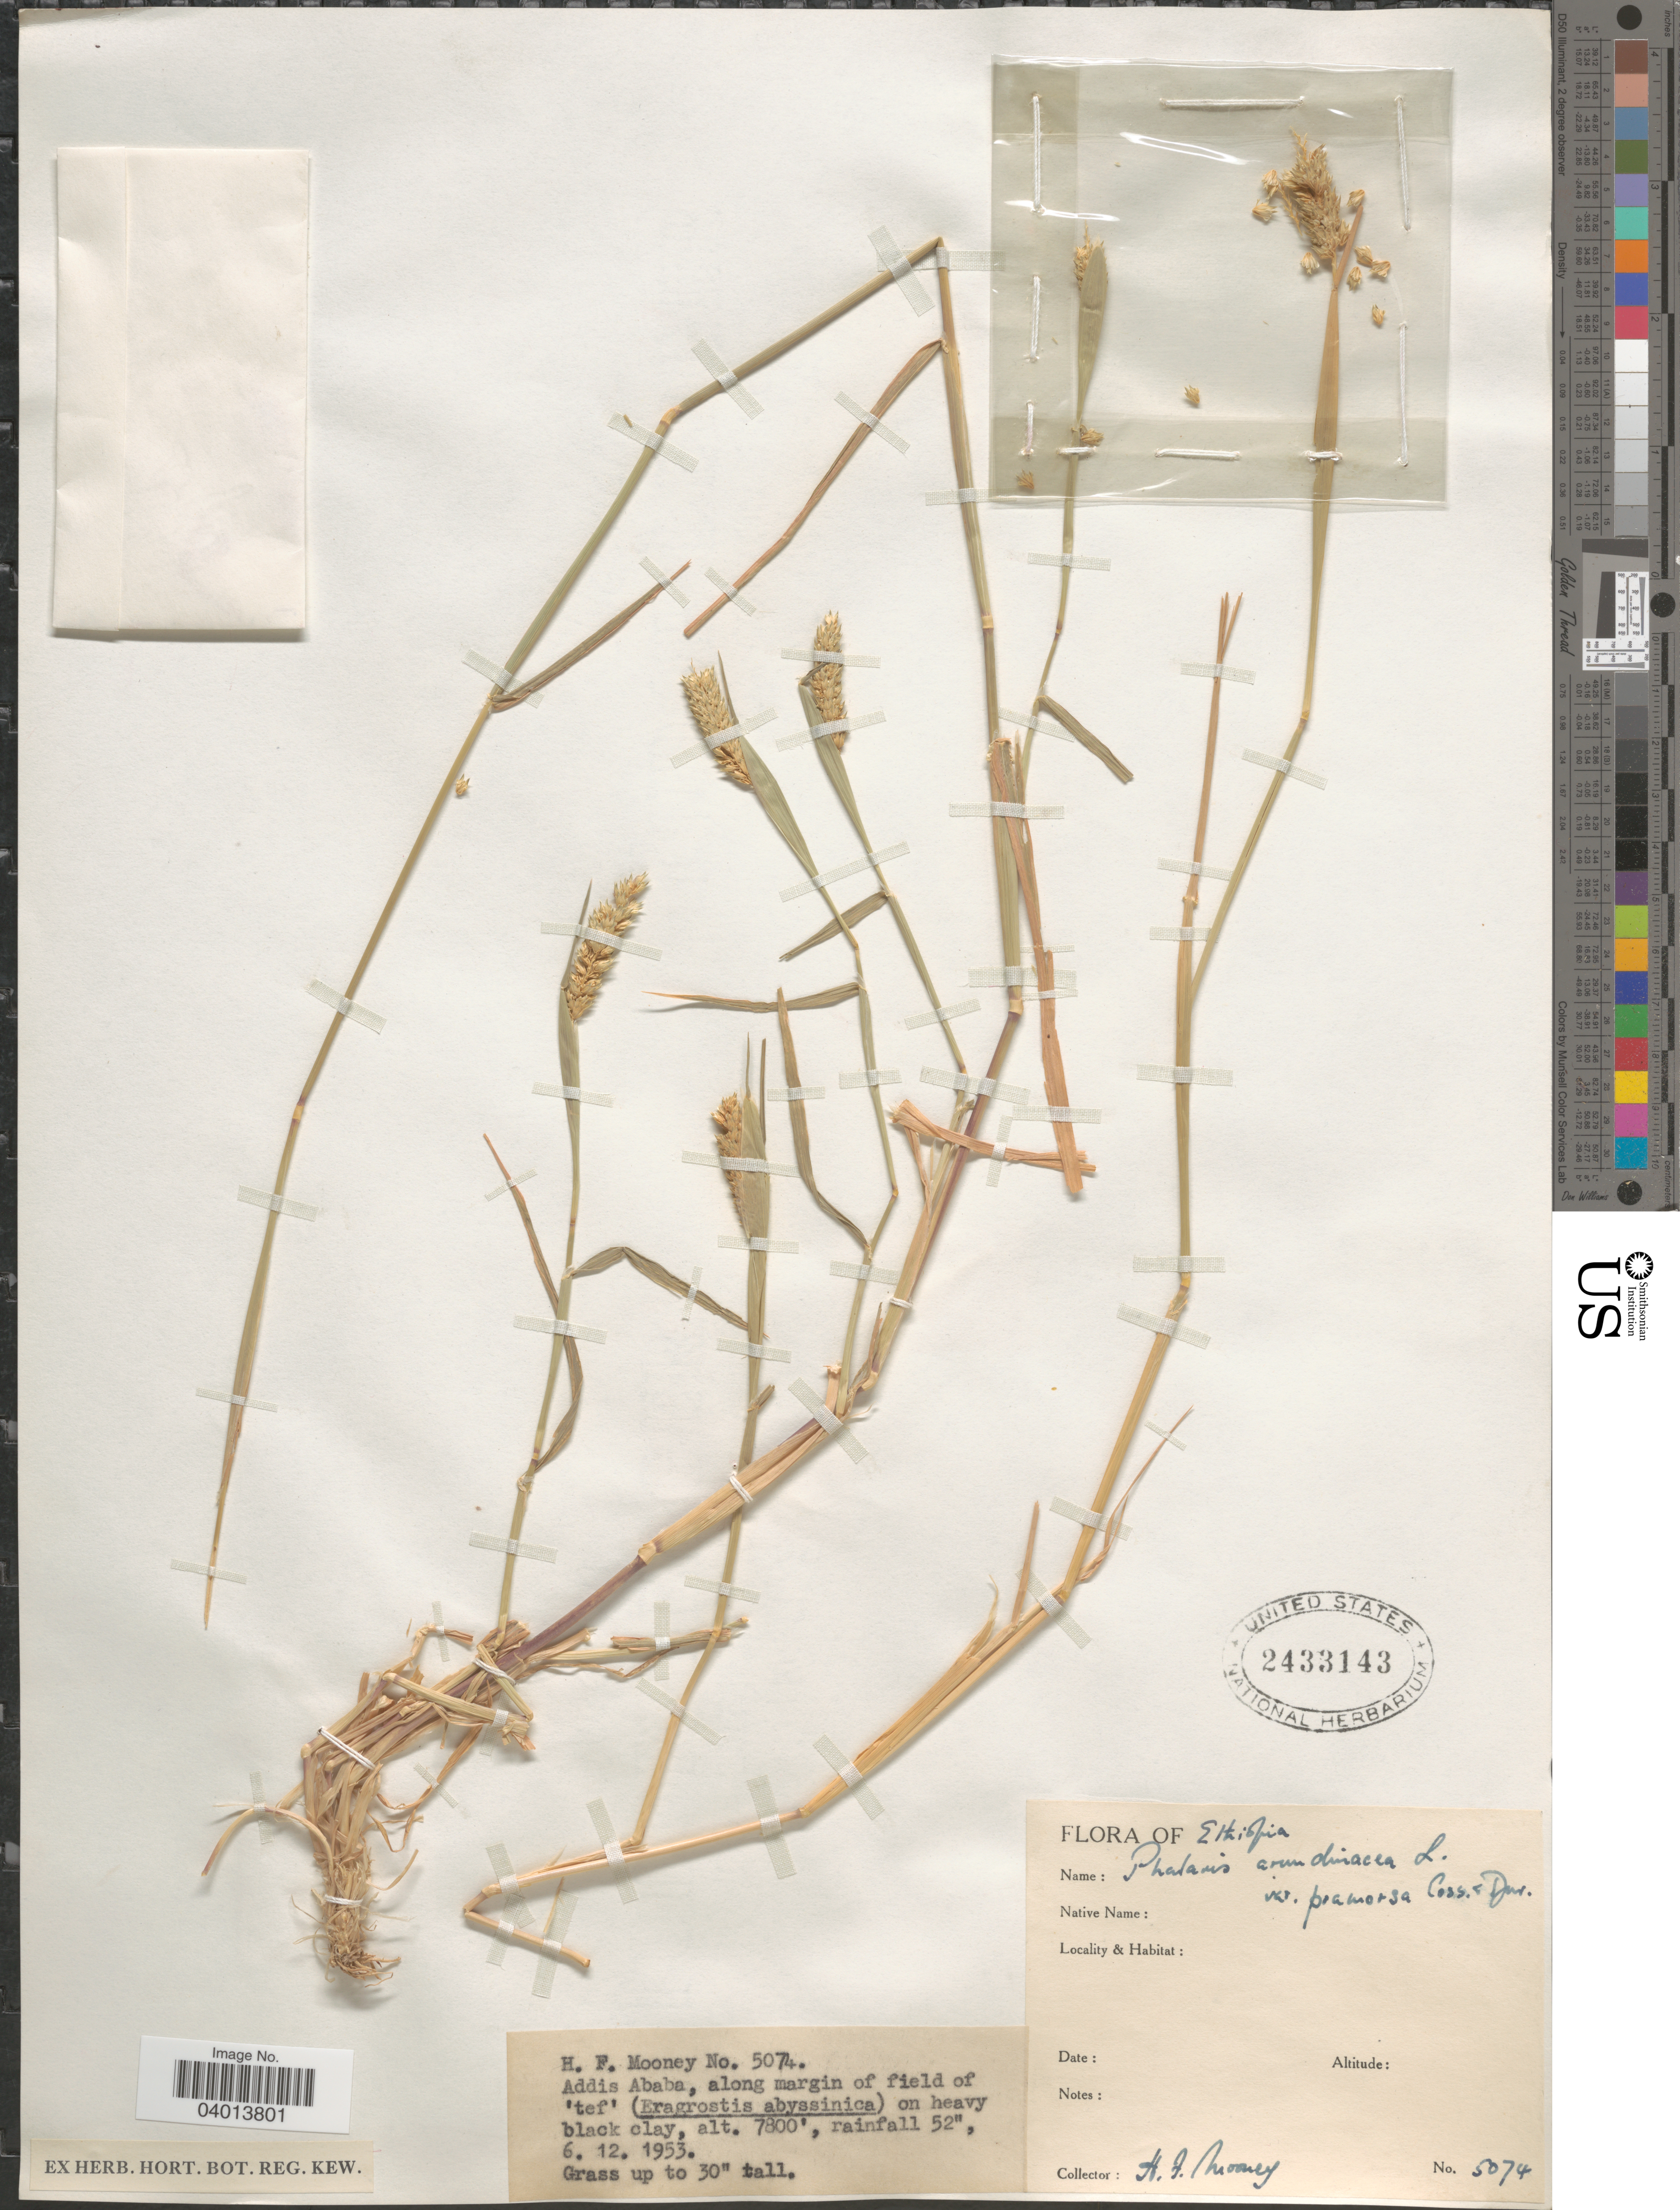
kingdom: Plantae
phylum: Tracheophyta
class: Liliopsida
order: Poales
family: Poaceae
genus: Phalaris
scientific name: Phalaris arundinacea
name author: L.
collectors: H. Mooney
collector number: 5074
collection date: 1953-12-06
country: Ethiopia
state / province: Addis Ababa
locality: Along margin of field of 'tef' (Eragrostis abyssinica) on heavy black clay.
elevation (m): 2377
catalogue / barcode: US 2433143